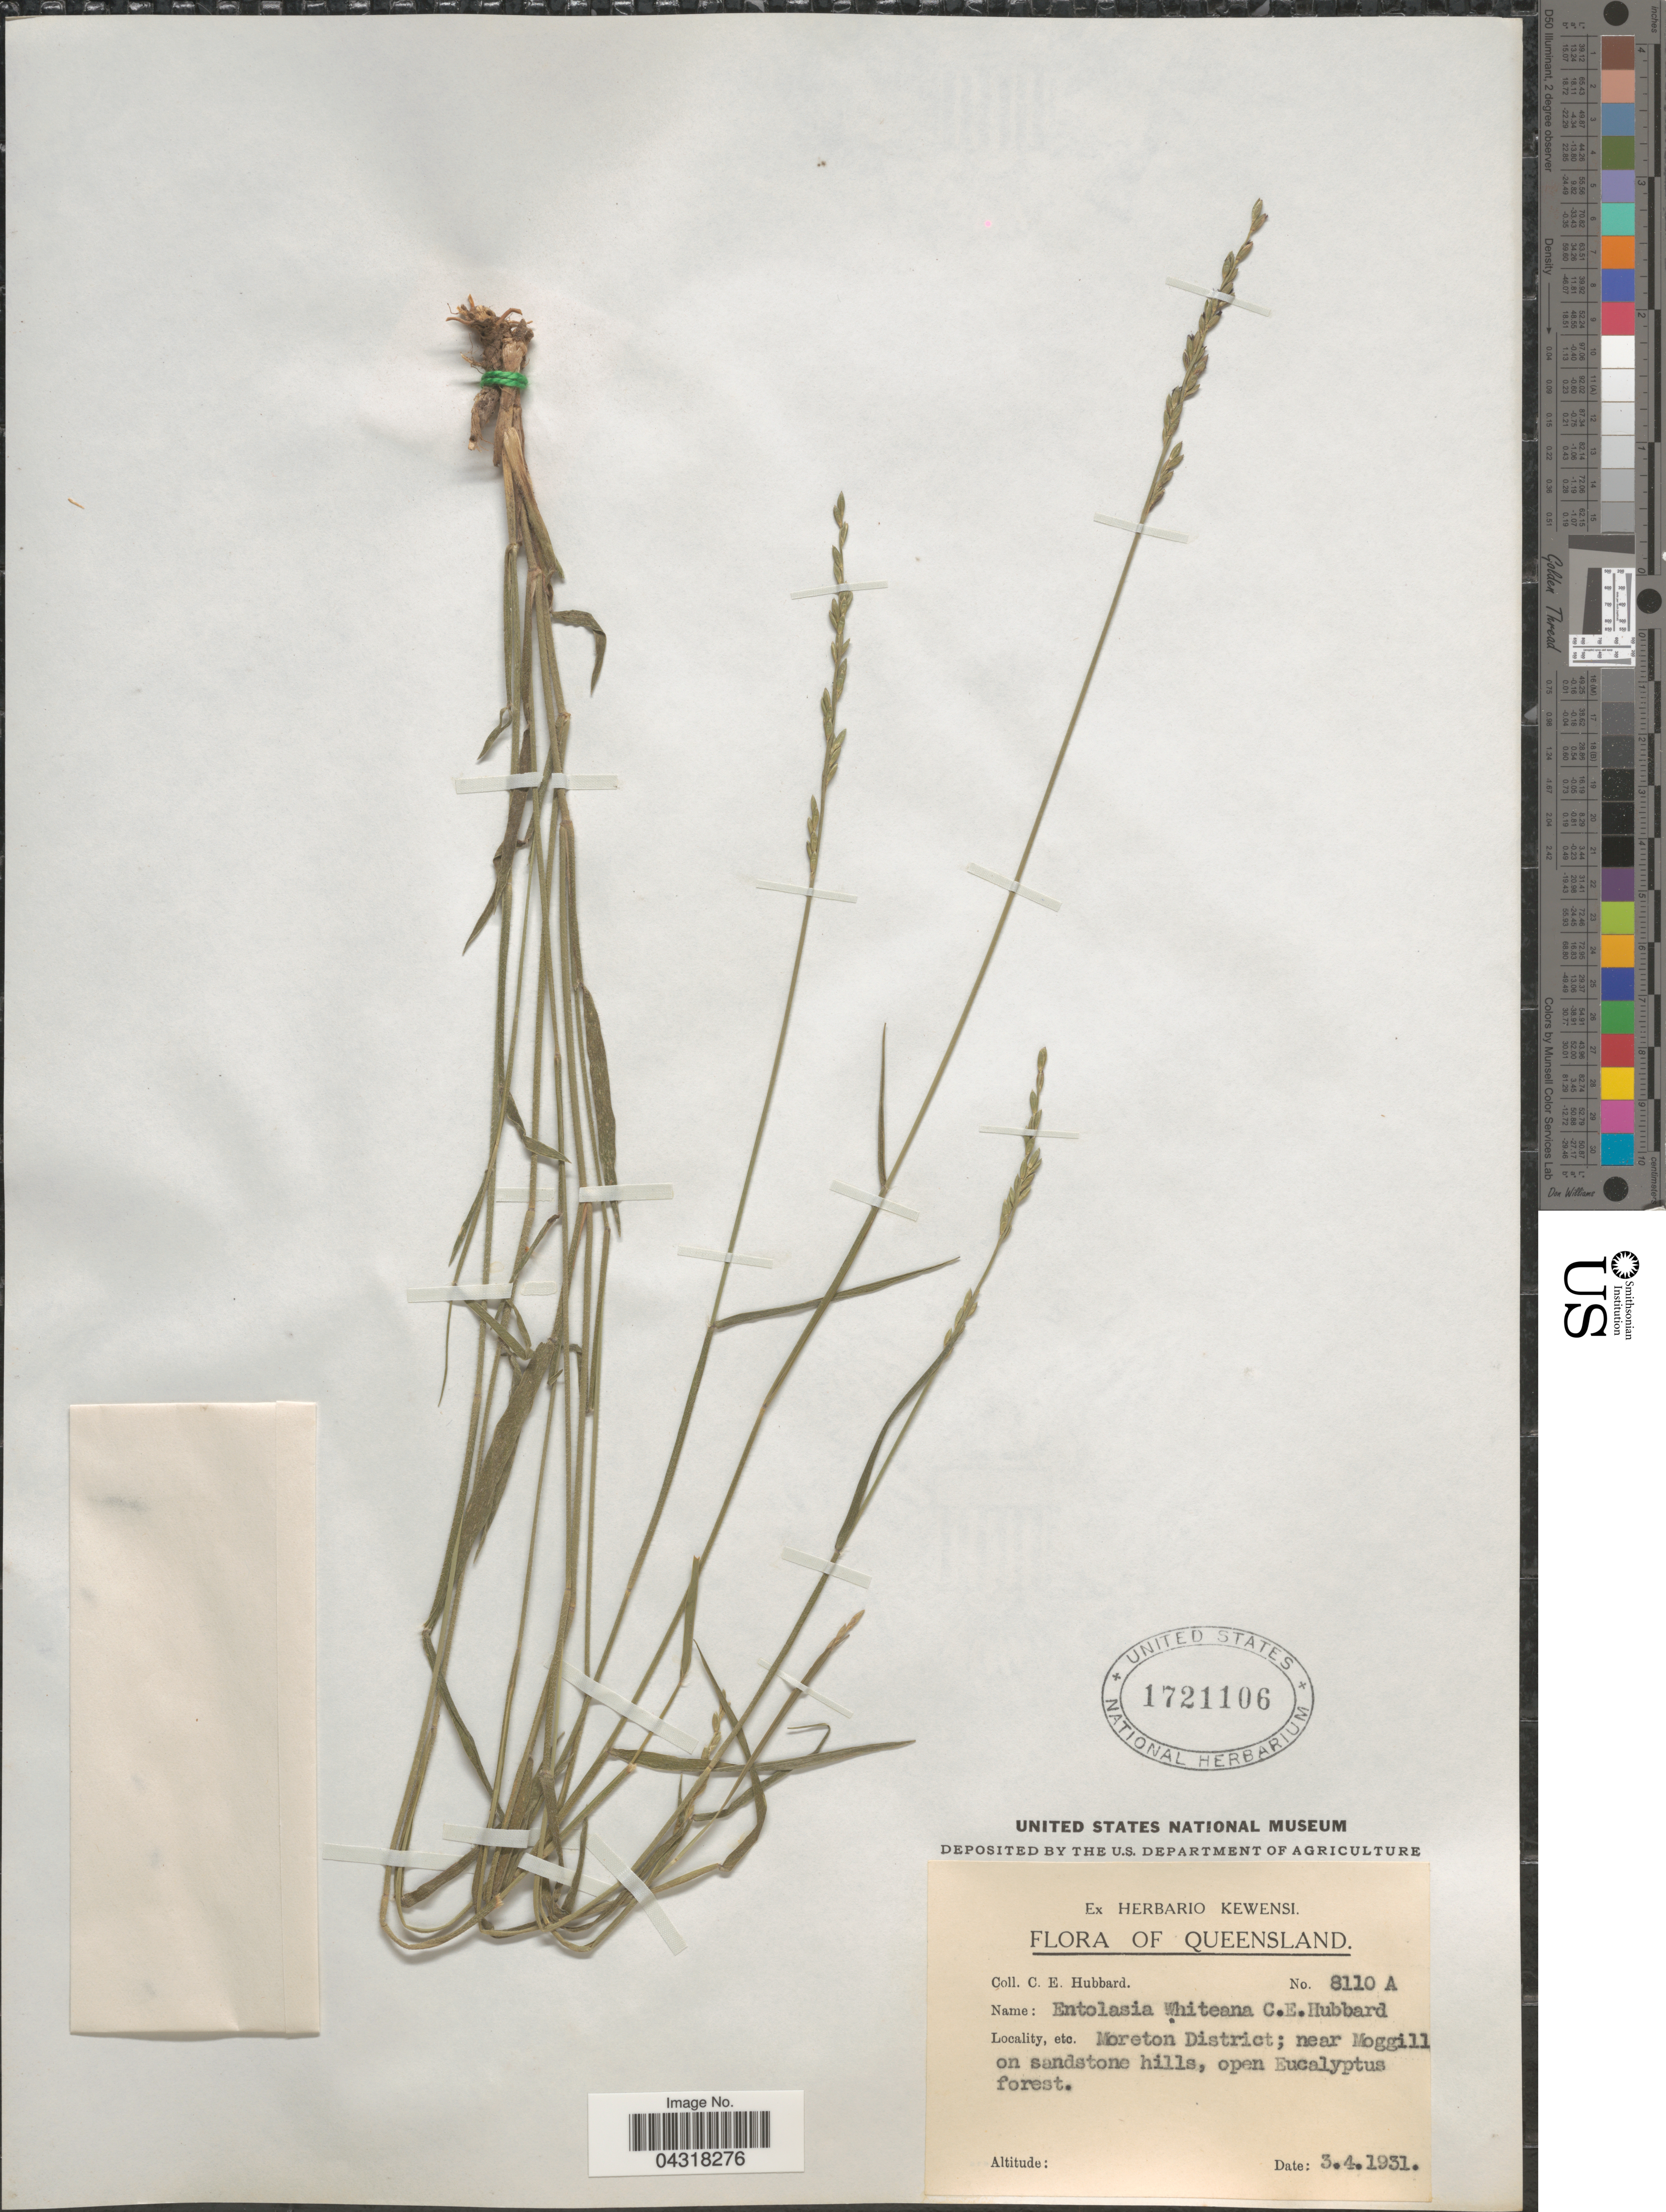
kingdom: Plantae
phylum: Tracheophyta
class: Liliopsida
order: Poales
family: Poaceae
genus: Entolasia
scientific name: Entolasia whiteana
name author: C.E. Hubb.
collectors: C. E. Hubbard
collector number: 8110A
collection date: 1931-04-03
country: Australia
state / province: Queensland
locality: Moreton District; near Moggill on sandstone hills, open Eucalyptus forest.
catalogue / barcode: US 1721106